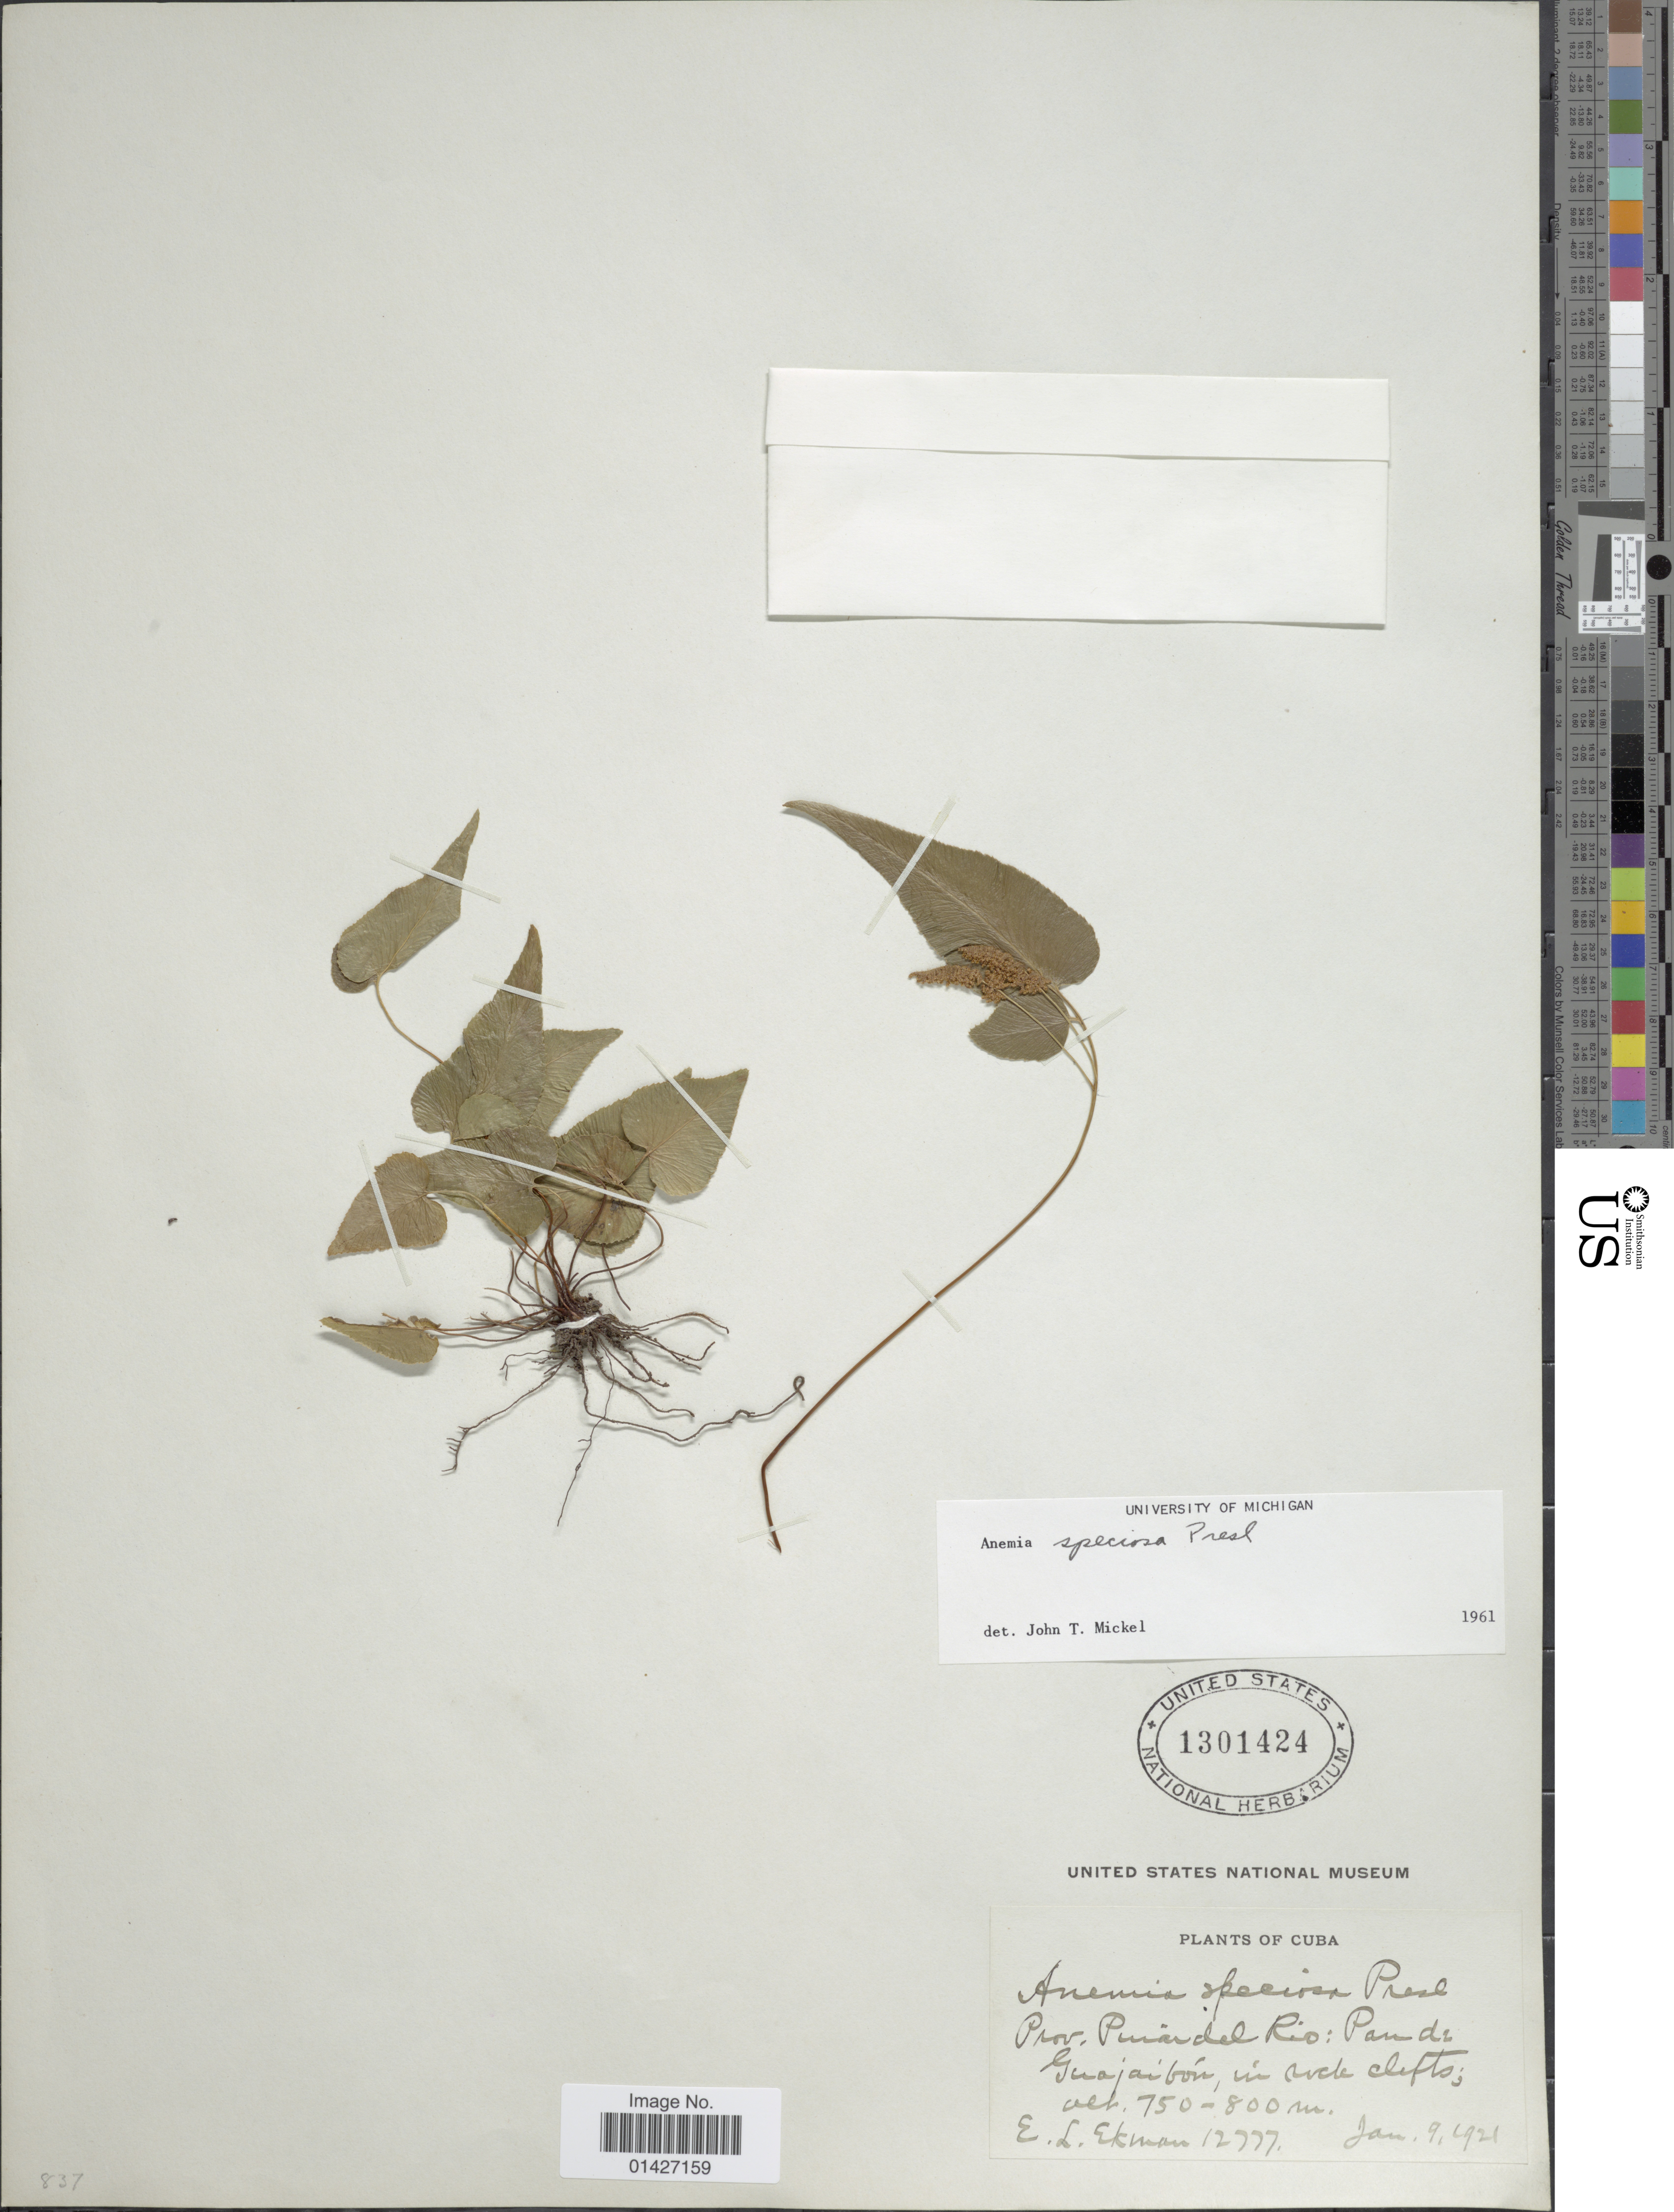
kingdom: Plantae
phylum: Tracheophyta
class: Polypodiopsida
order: Schizaeales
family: Anemiaceae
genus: Anemia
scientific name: Anemia speciosa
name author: C. Presl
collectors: E. L. Ekman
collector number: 12777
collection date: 1921-01-09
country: Cuba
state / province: Pinar del Río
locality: Pan de Guajaibón in rock cliffs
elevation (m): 750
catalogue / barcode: US 1301424